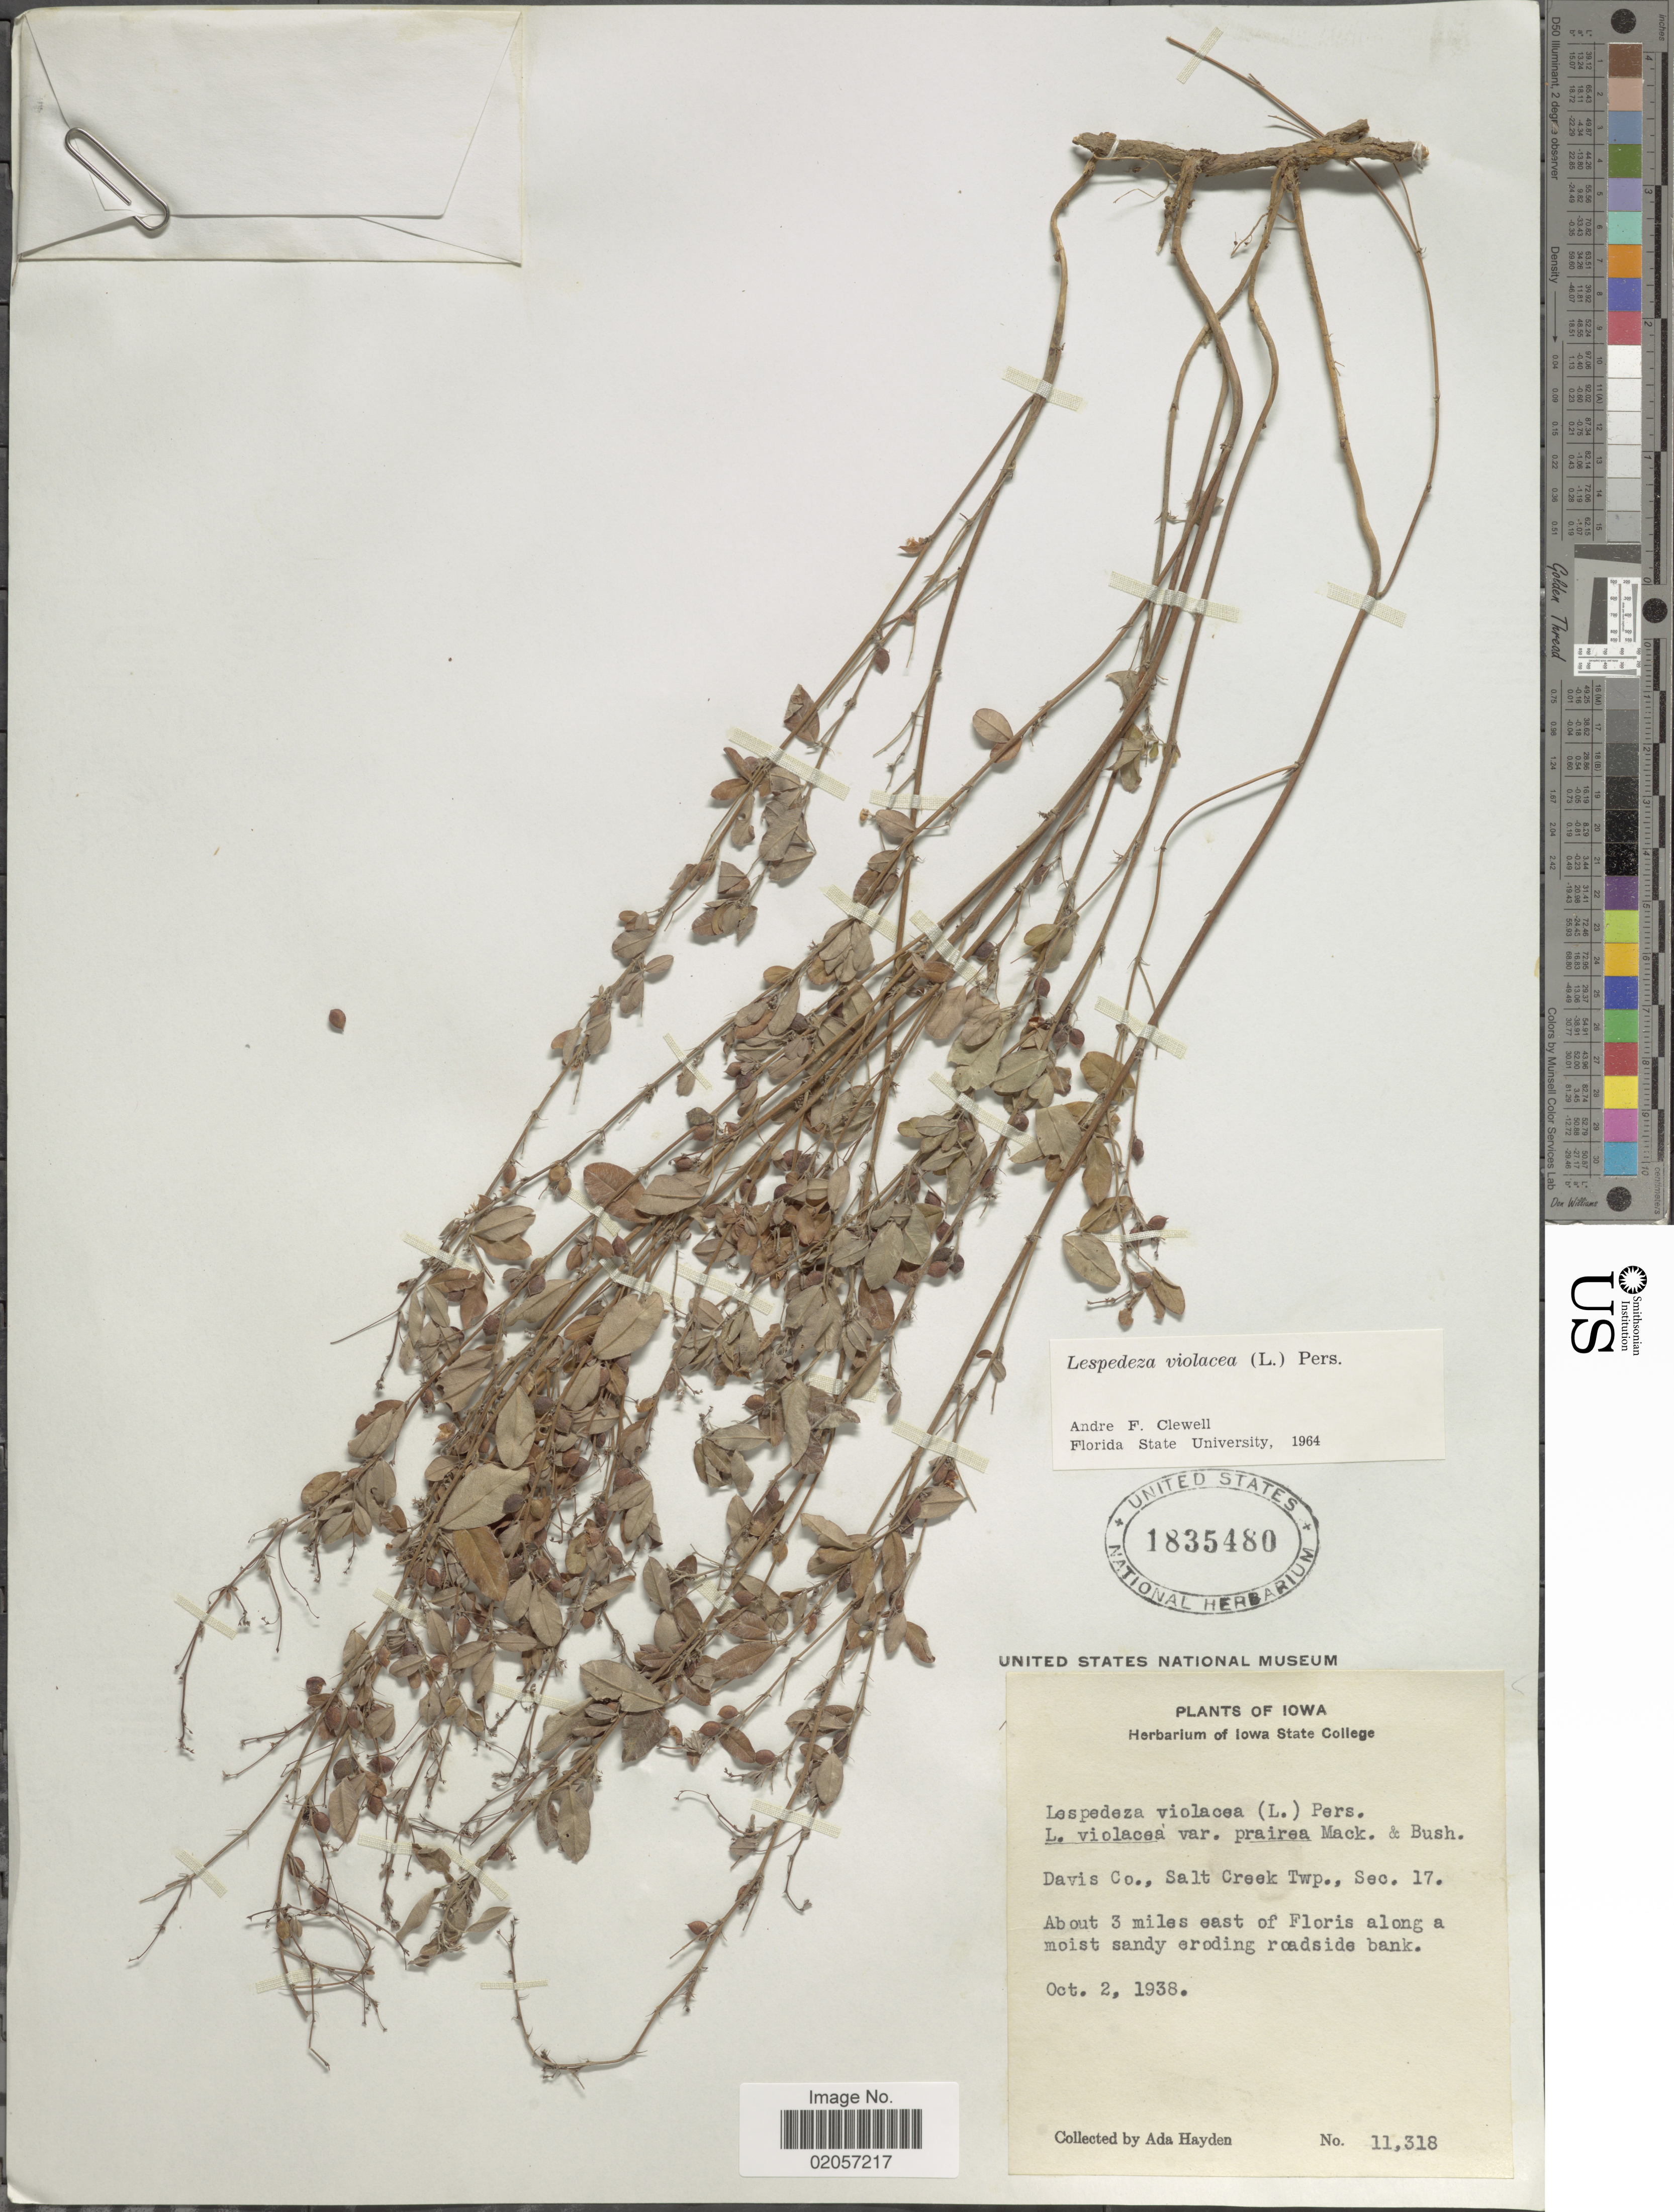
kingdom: Plantae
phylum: Tracheophyta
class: Magnoliopsida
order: Fabales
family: Fabaceae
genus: Lespedeza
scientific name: Lespedeza violacea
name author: (L.) Pers.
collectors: Ada Hayden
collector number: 11318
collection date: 1938-10-02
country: United States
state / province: Iowa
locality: Iowa, Davis Co., Salt Creek Twp., Sec.17.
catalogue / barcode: US 1835480